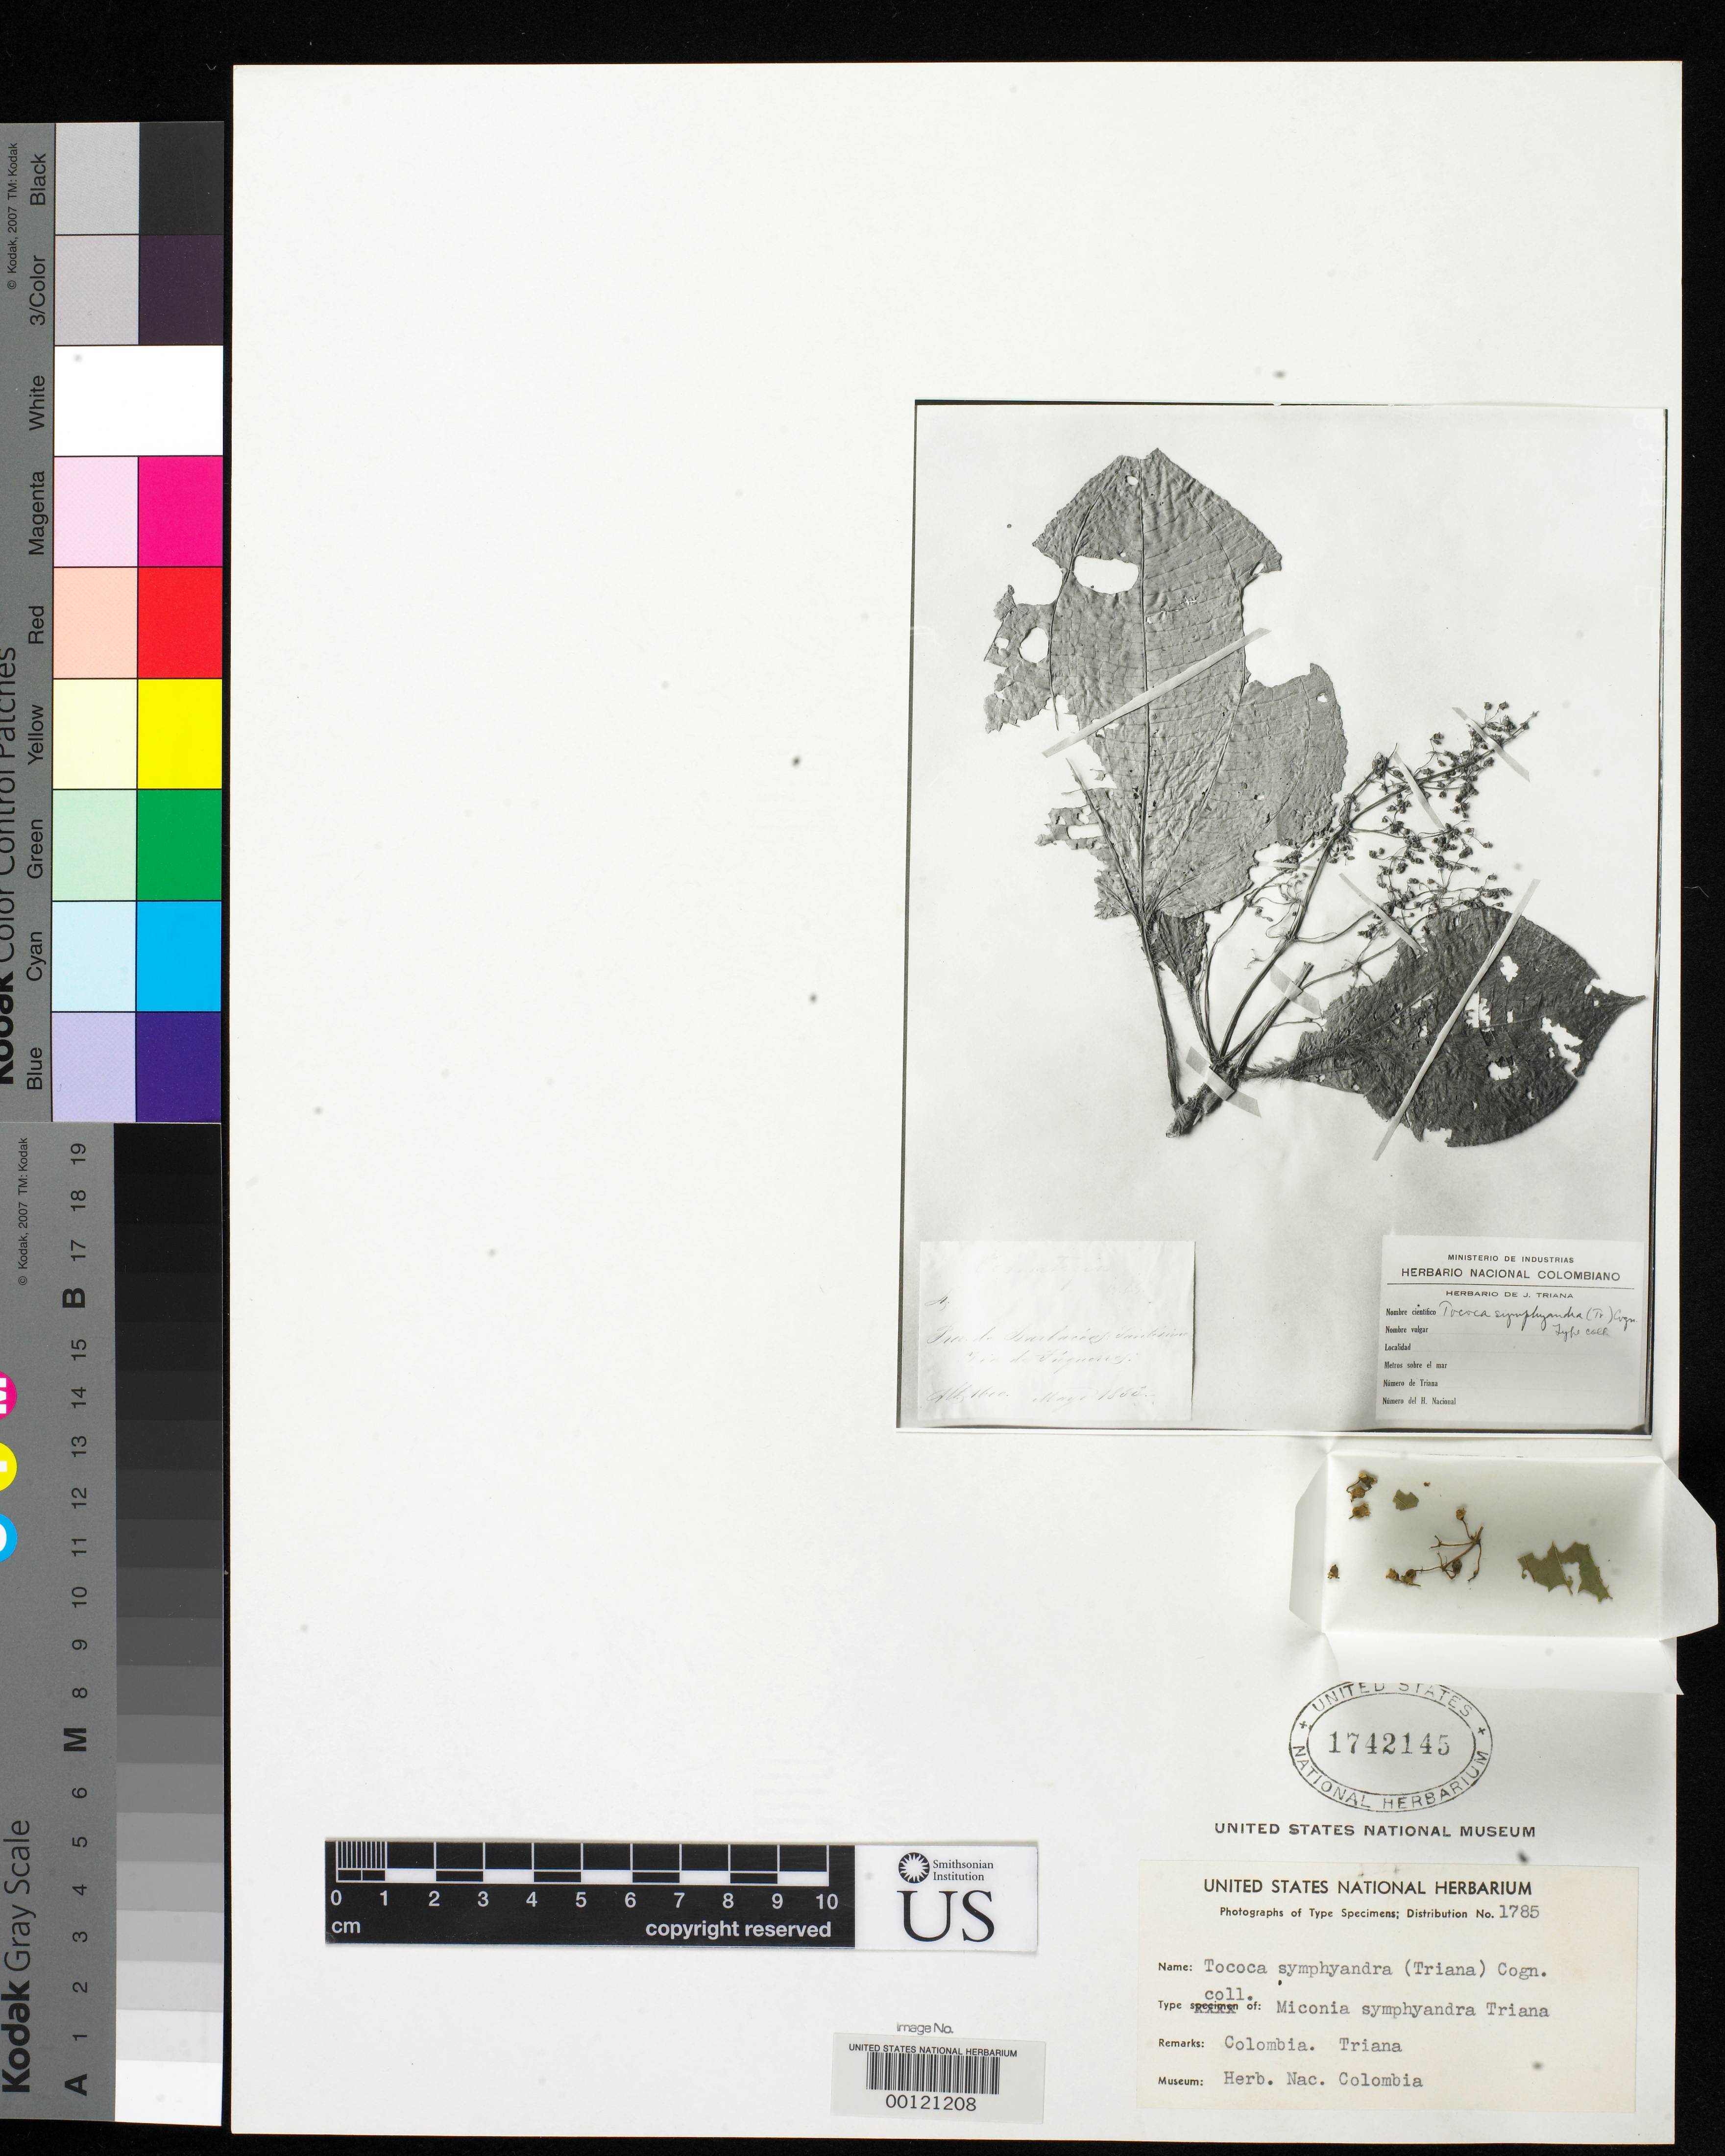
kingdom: Plantae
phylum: Tracheophyta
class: Magnoliopsida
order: Myrtales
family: Melastomataceae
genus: Miconia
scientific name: Miconia symphyandra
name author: Triana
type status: Type Fragment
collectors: J. J. Triana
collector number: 4102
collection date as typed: May 1853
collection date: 1853-05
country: Colombia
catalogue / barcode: US 1742145